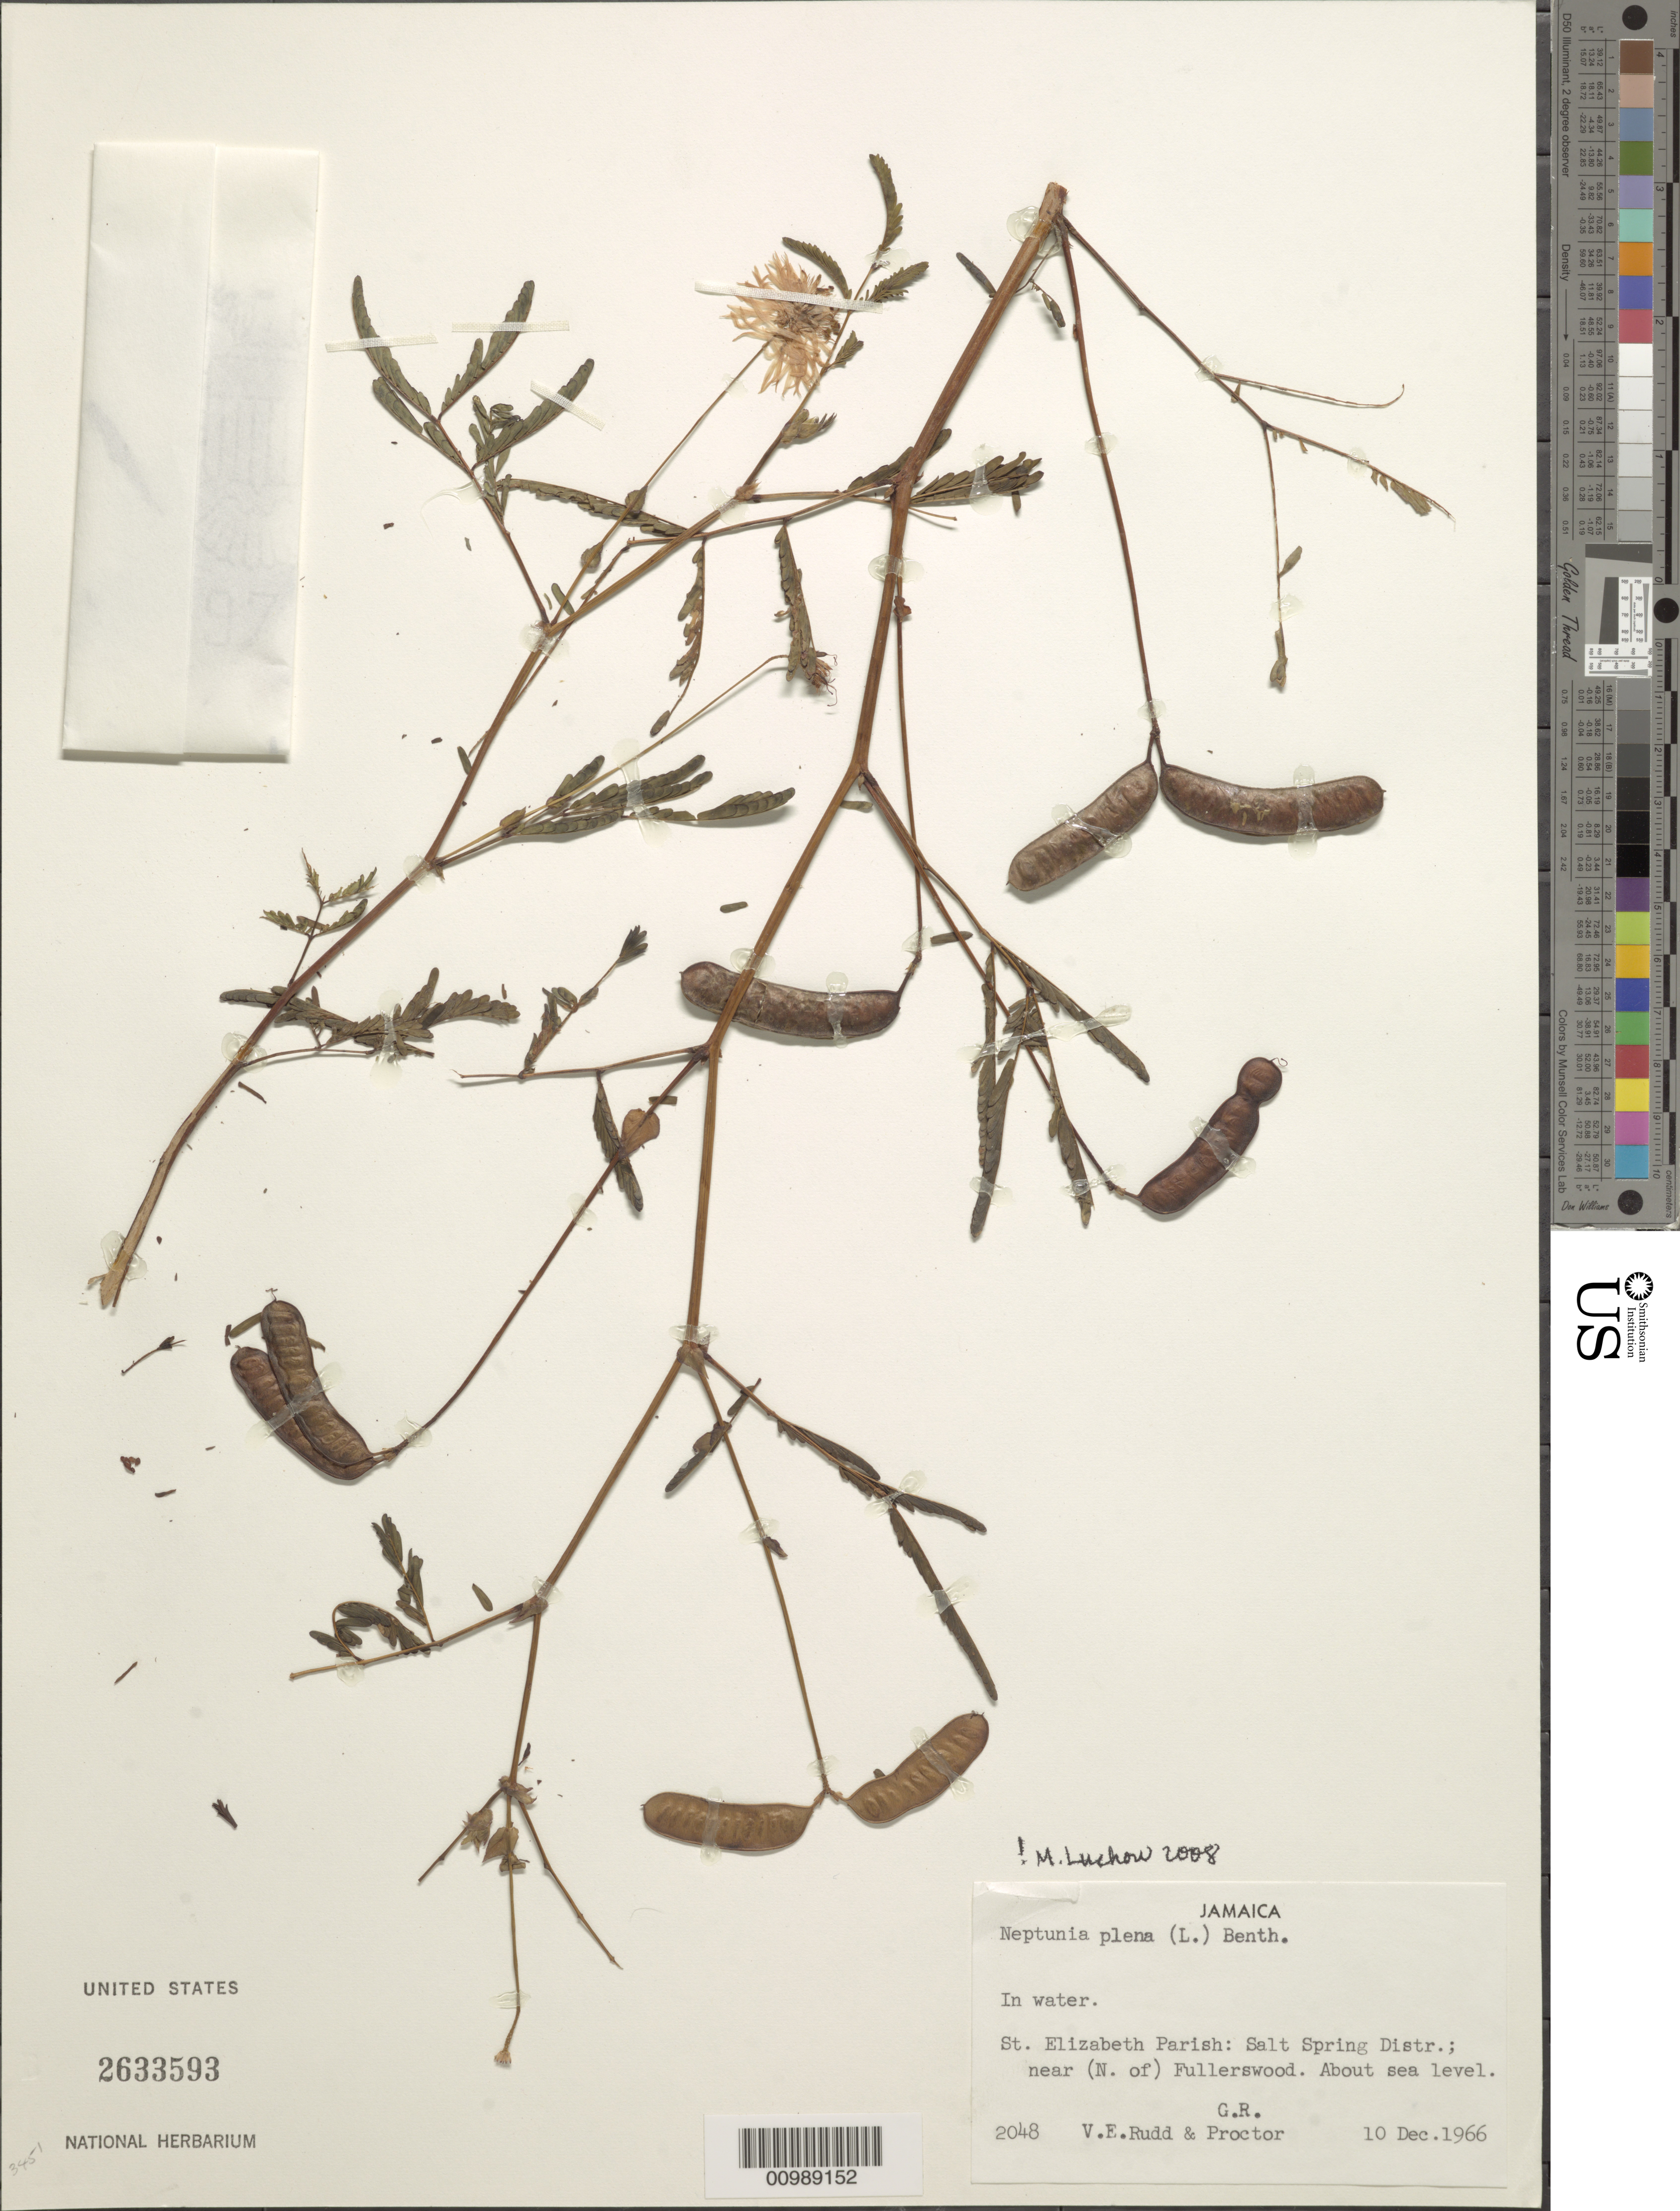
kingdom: Plantae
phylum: Tracheophyta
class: Magnoliopsida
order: Fabales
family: Fabaceae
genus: Neptunia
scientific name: Neptunia plena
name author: (L.) Benth.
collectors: V. E. Rudd & G. R. Proctor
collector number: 2048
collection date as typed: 10 Dec 1966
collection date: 1966-12-10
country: Jamaica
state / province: Saint Elizabeth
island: Jamaica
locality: Salt Spring Distr.; near N of Fullerswood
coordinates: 0 N, 0 E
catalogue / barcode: US 2633593